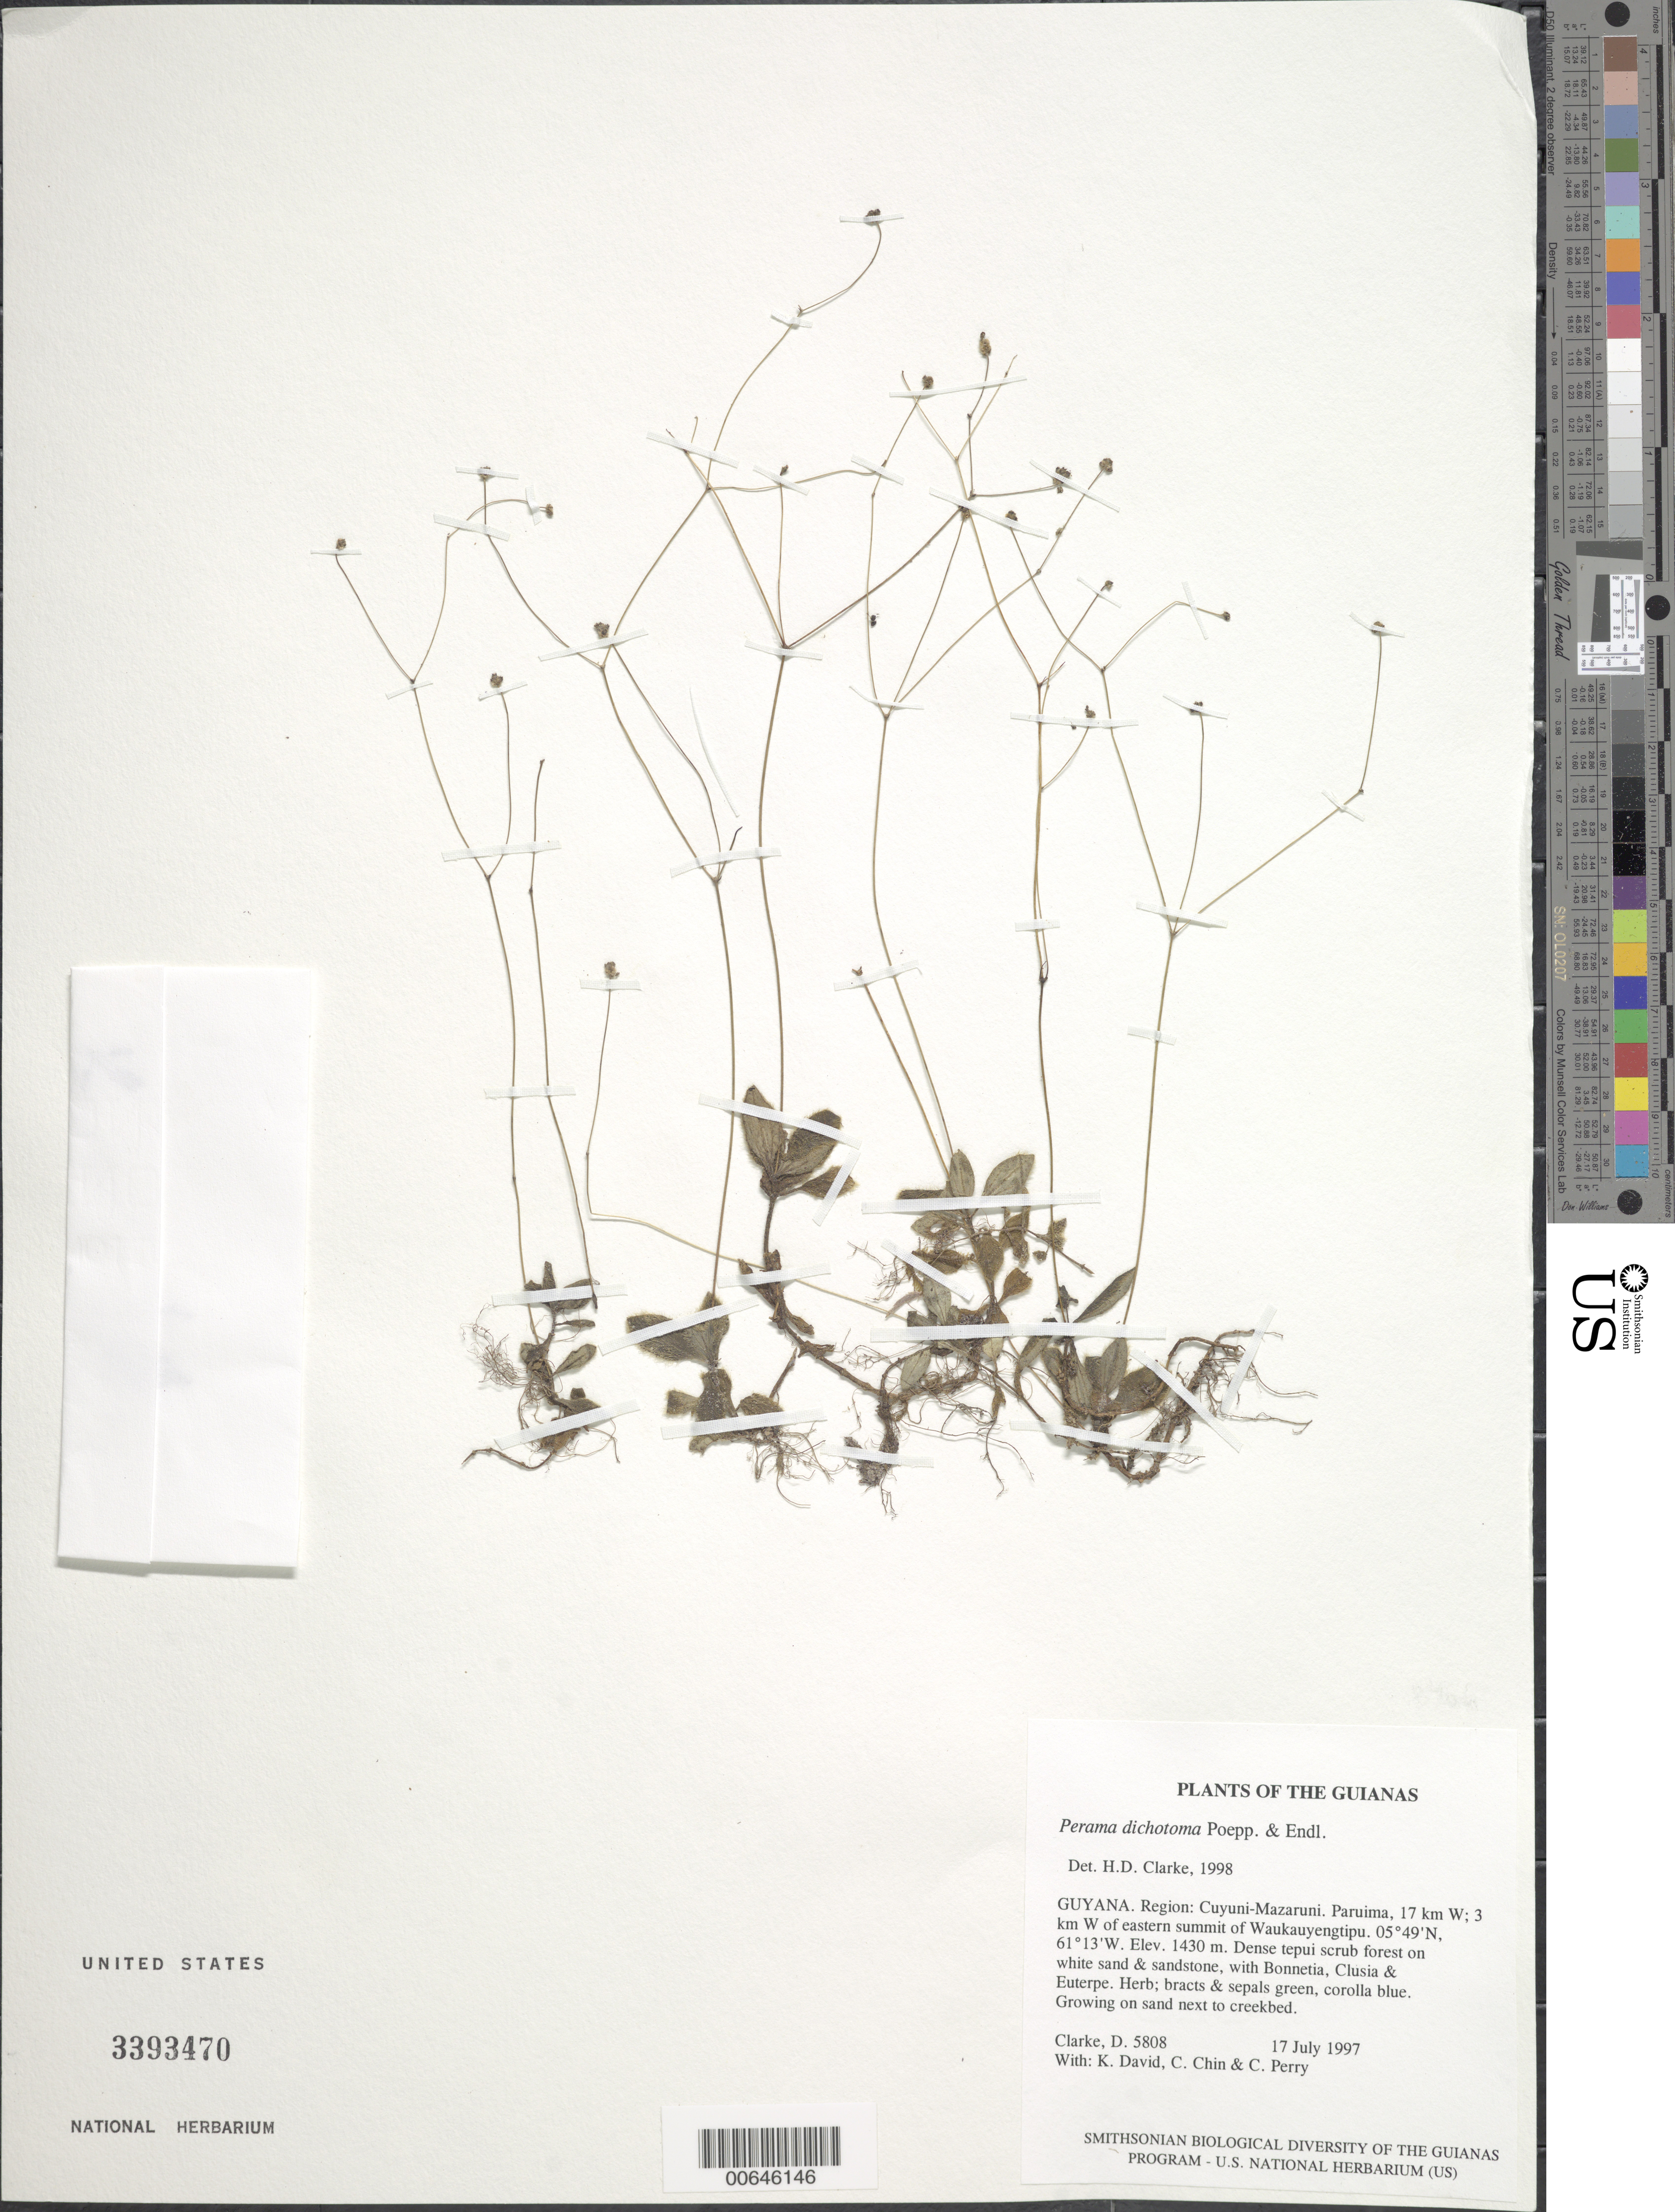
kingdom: Plantae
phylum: Tracheophyta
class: Magnoliopsida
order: Gentianales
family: Rubiaceae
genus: Perama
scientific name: Perama dichotoma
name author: Poepp.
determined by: Clarke, H. D., University of North Carolina (Asheville)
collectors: H. D. Clarke, K. David, C. Chin & C. Perry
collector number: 5808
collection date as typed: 17 July 1997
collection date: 1997-07-17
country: Guyana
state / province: Cuyuni-Mazaruni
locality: Paruima, 17 km W; 3 km W of eastern summit of Waukauyengtipu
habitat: Dense tepui scrub forest on white sand & sandstone, with Bonnetia, Clusia & Euterpe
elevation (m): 1430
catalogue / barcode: US 3393470